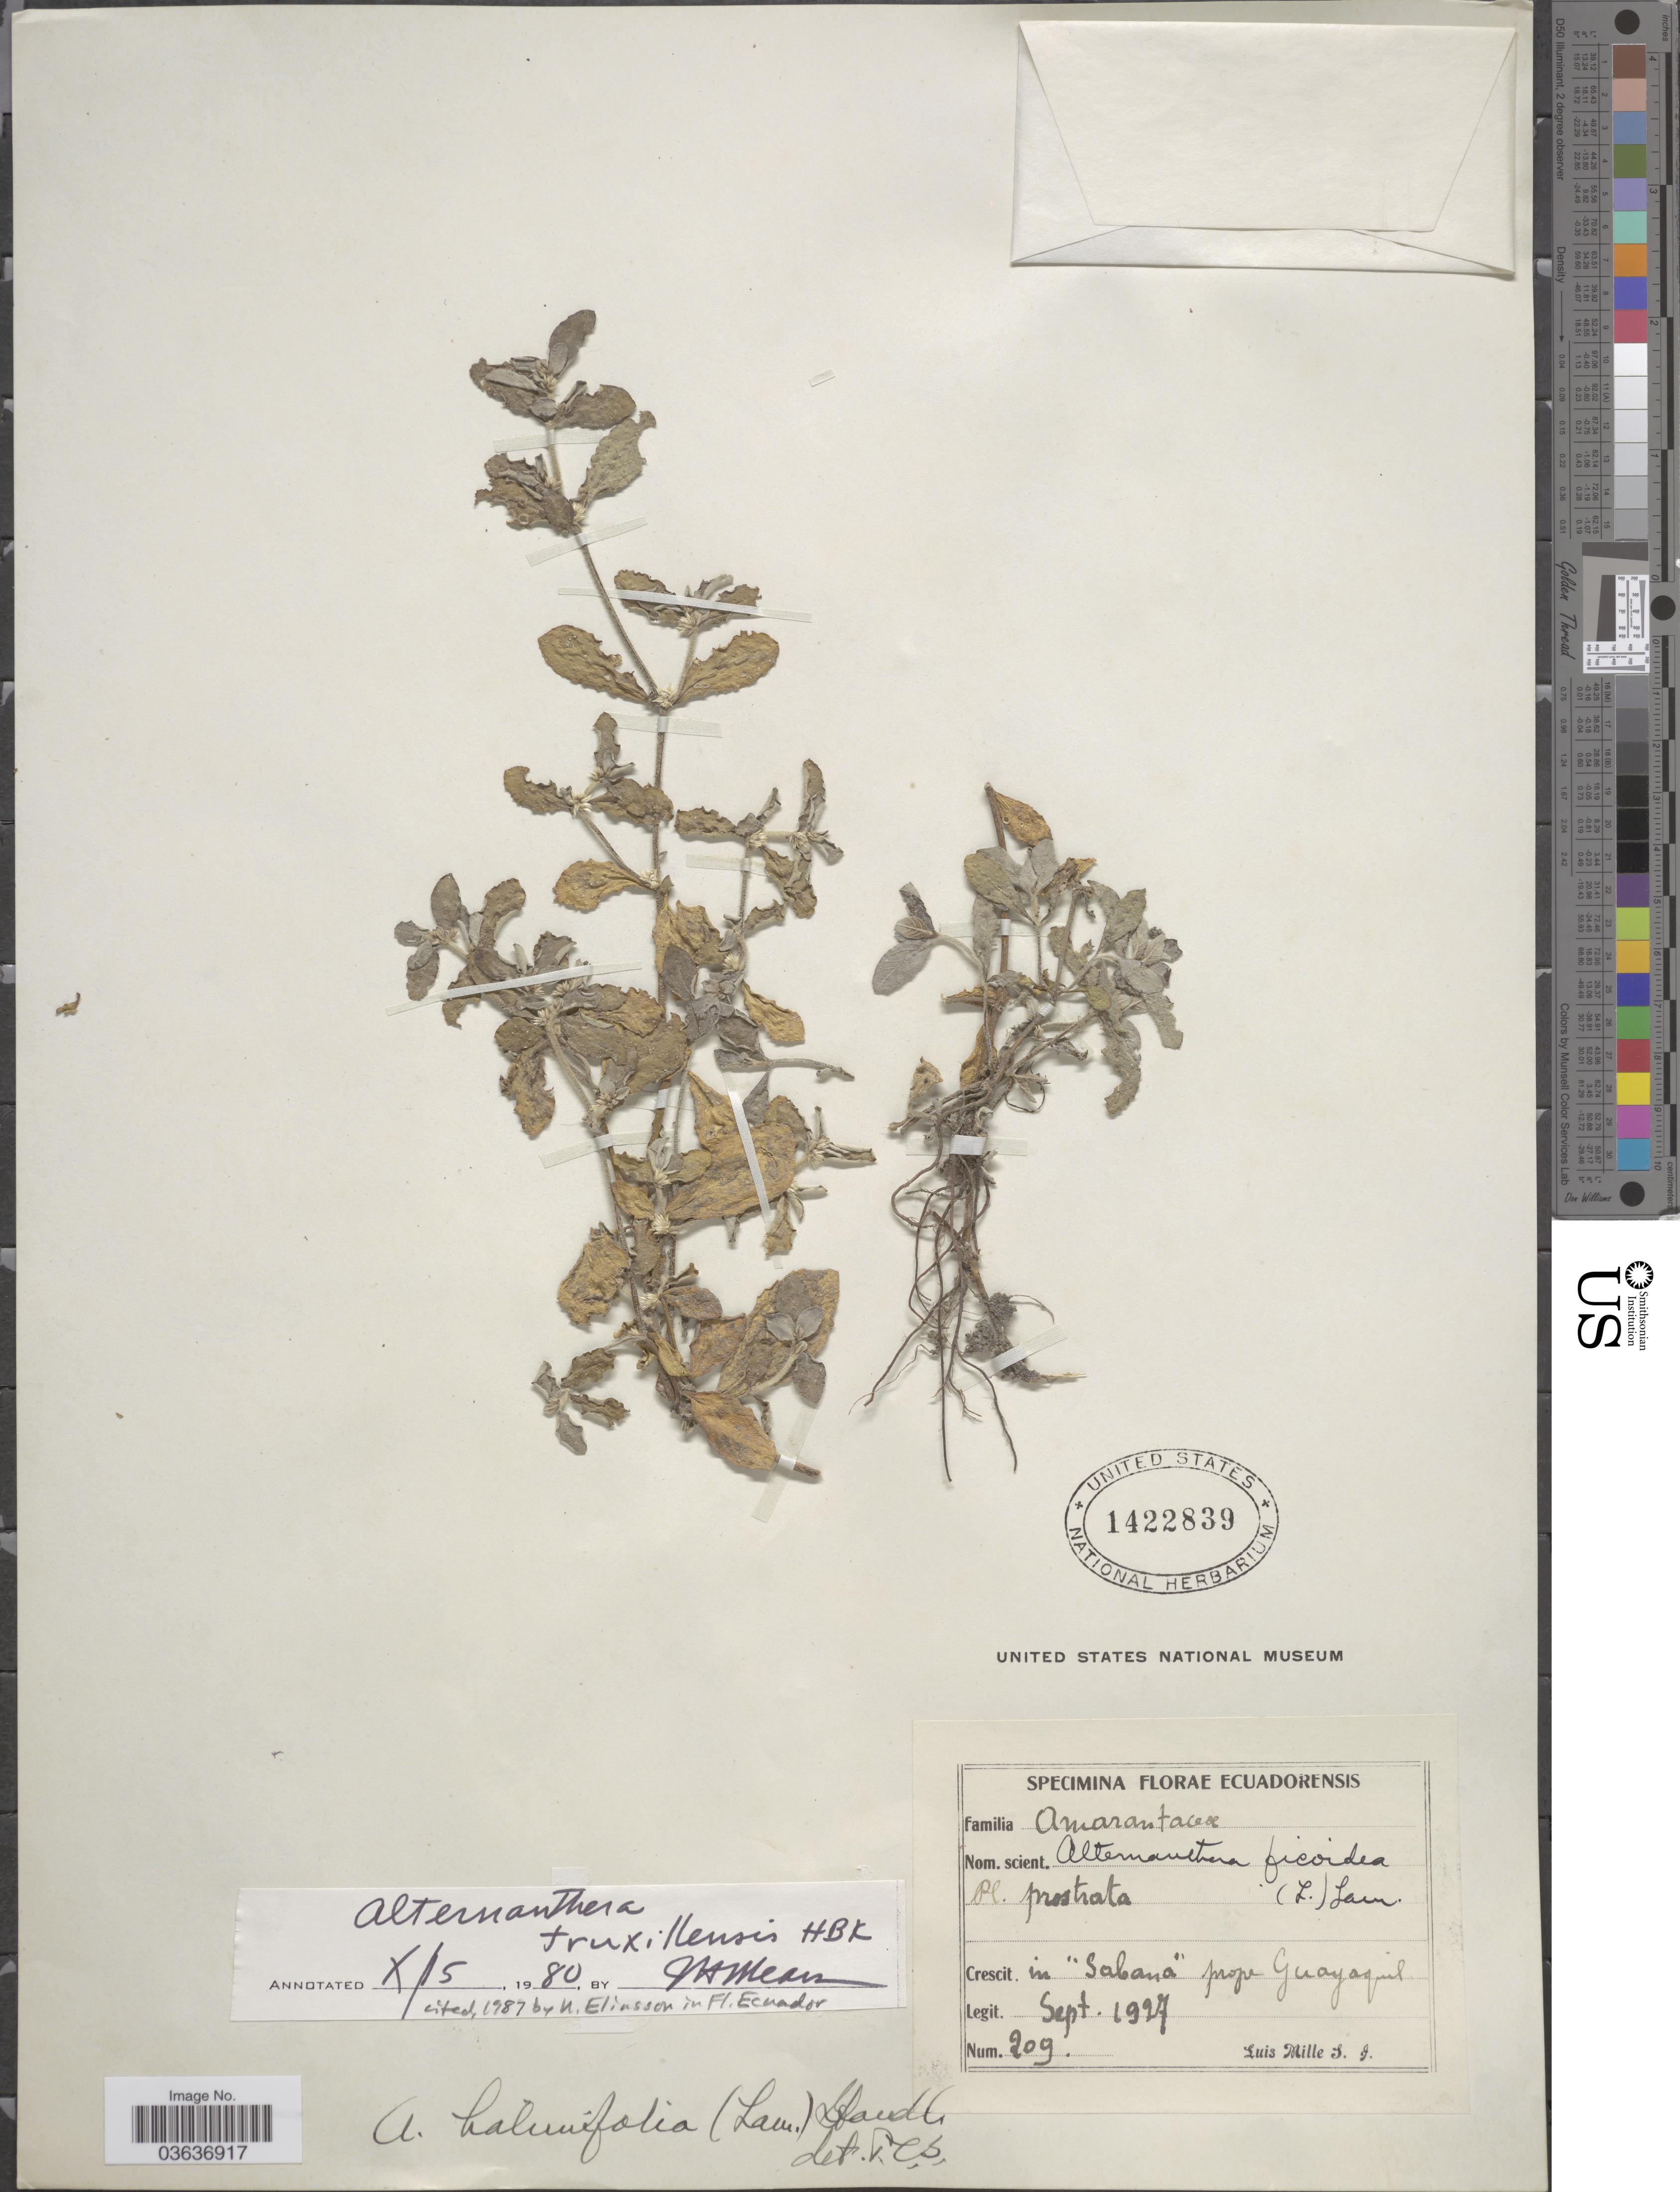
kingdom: Plantae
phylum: Tracheophyta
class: Magnoliopsida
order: Caryophyllales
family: Amaranthaceae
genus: Alternanthera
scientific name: Alternanthera truxillensis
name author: Kunth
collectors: L. Mille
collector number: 209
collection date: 1927-09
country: Ecuador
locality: Crescit in "Sabana" prope Guayaquil.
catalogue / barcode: US 1422839